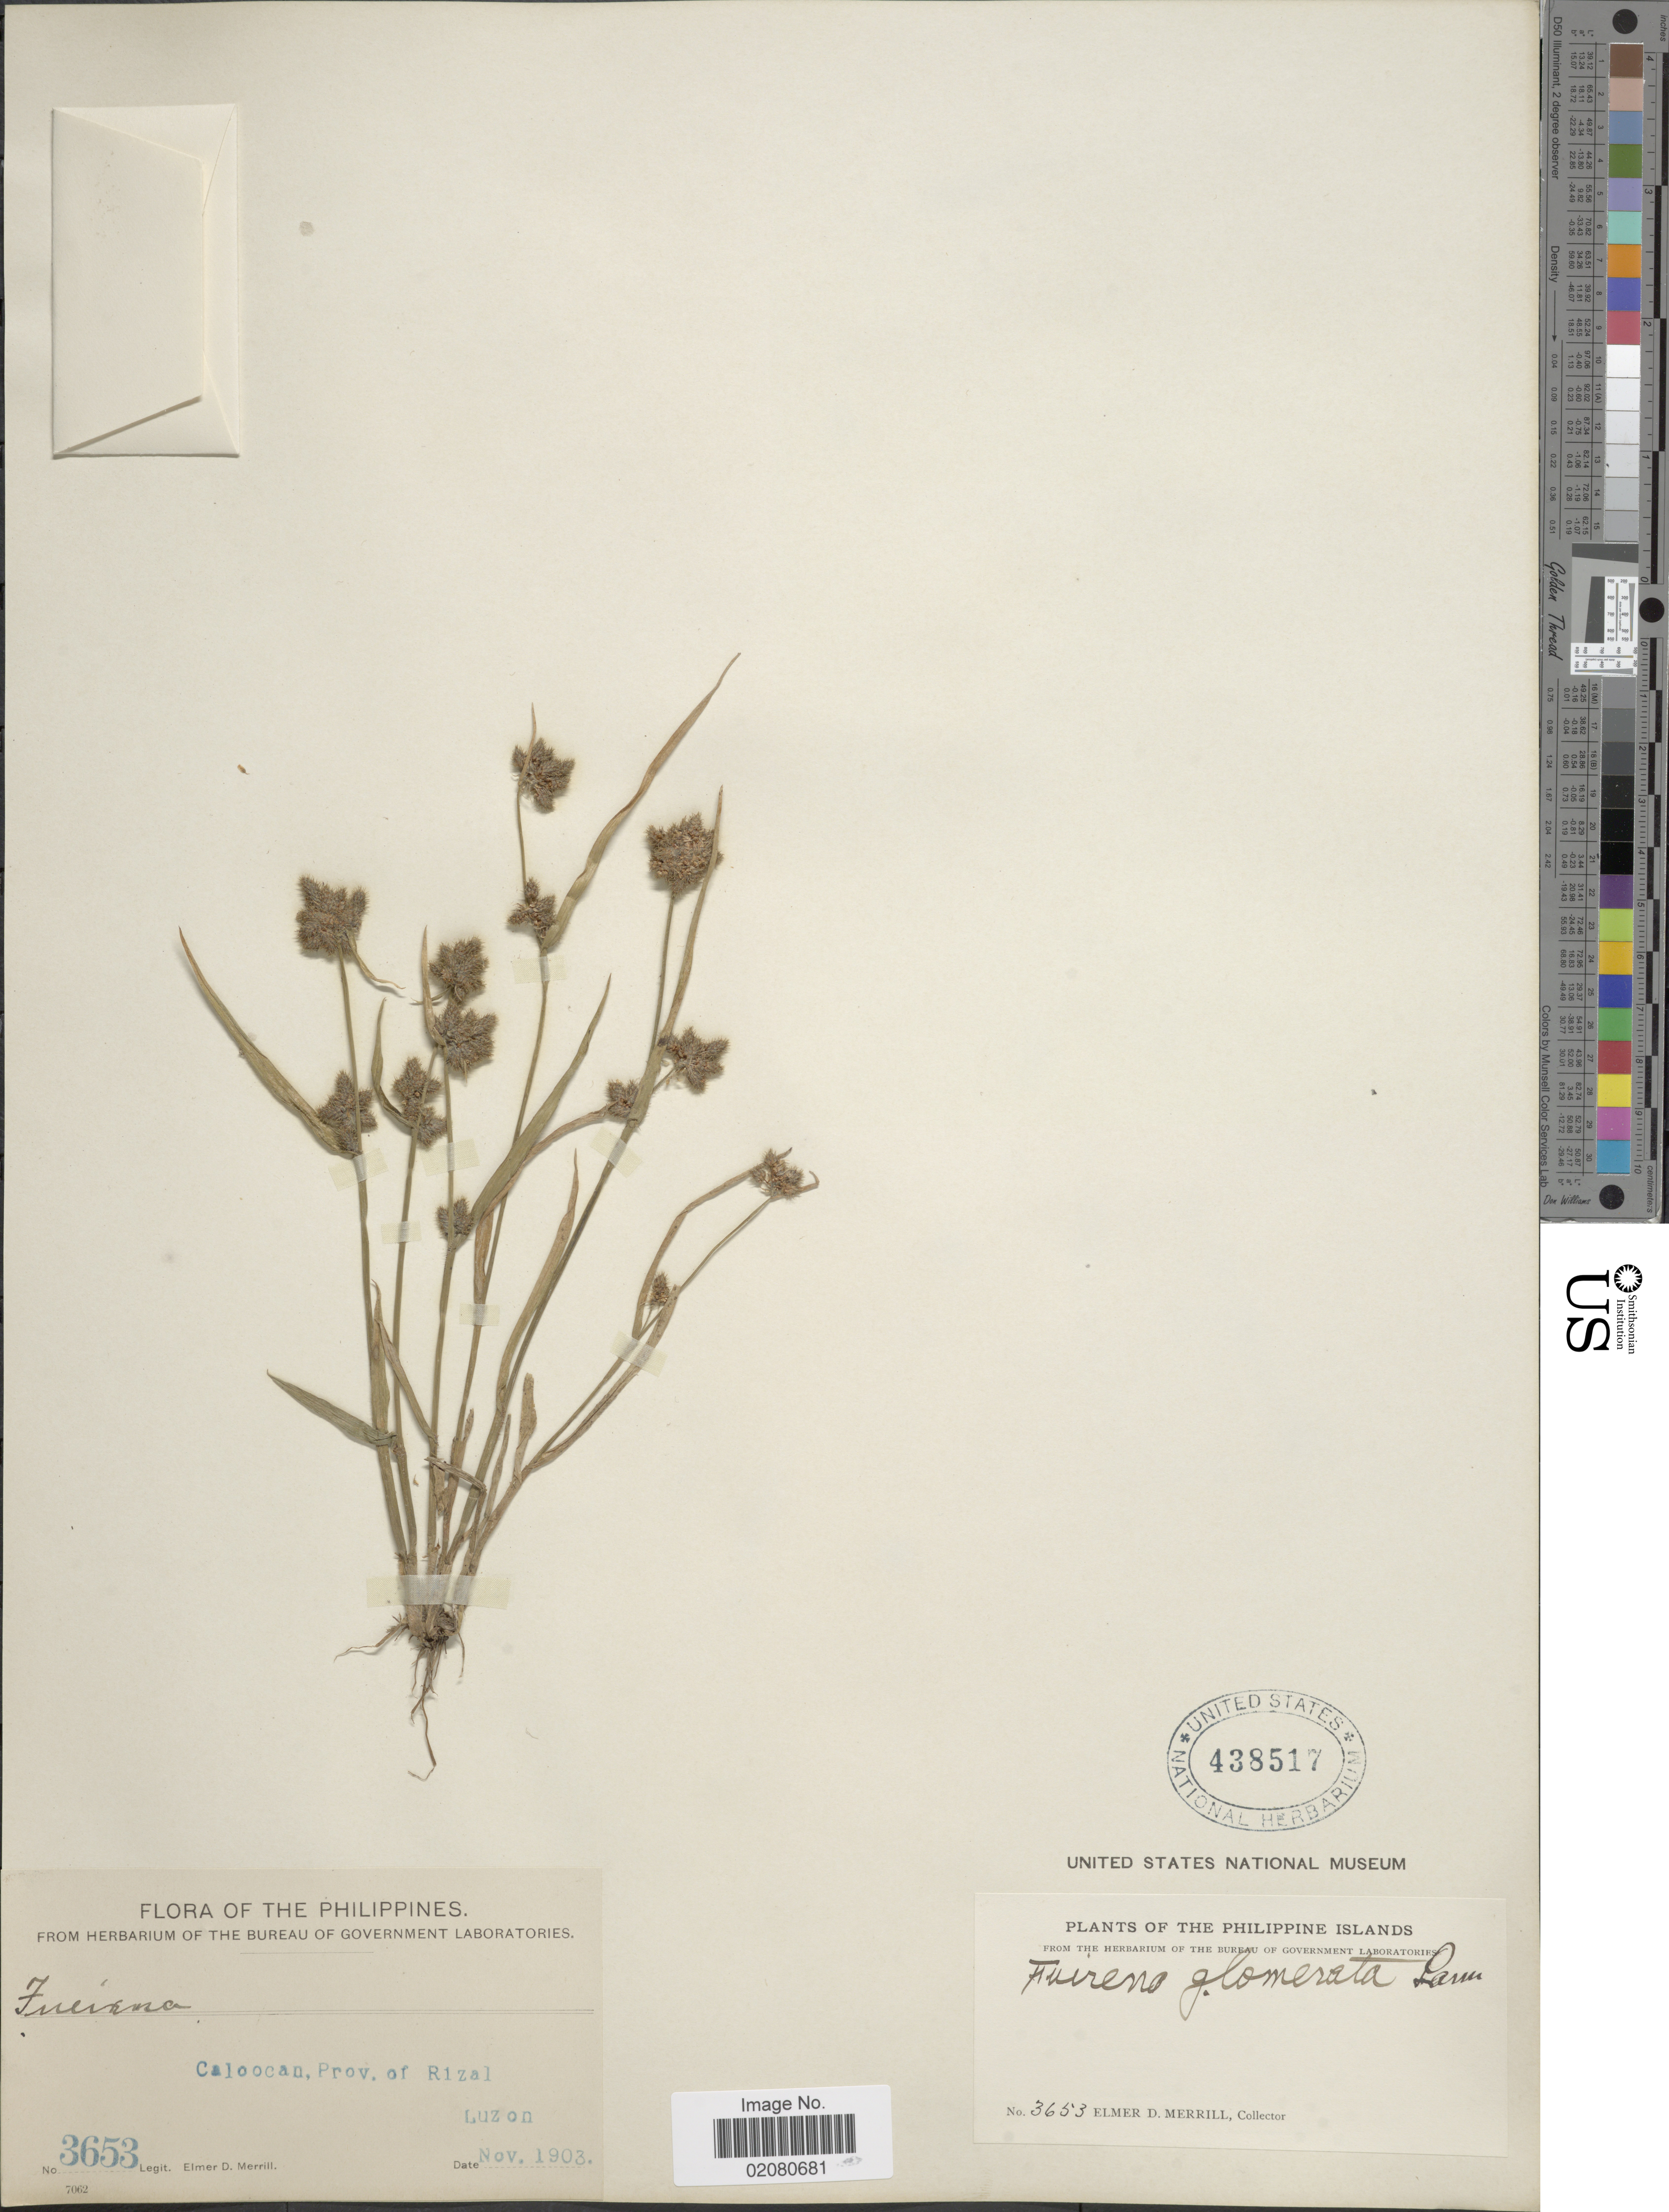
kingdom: Plantae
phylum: Tracheophyta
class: Liliopsida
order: Poales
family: Cyperaceae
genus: Fuirena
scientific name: Fuirena ciliaris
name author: (L.) Roxb.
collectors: E. D. Merrill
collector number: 3653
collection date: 1903-11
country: Philippines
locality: Caloocan, Prov. of Rizal. Luzon.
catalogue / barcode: US 438517